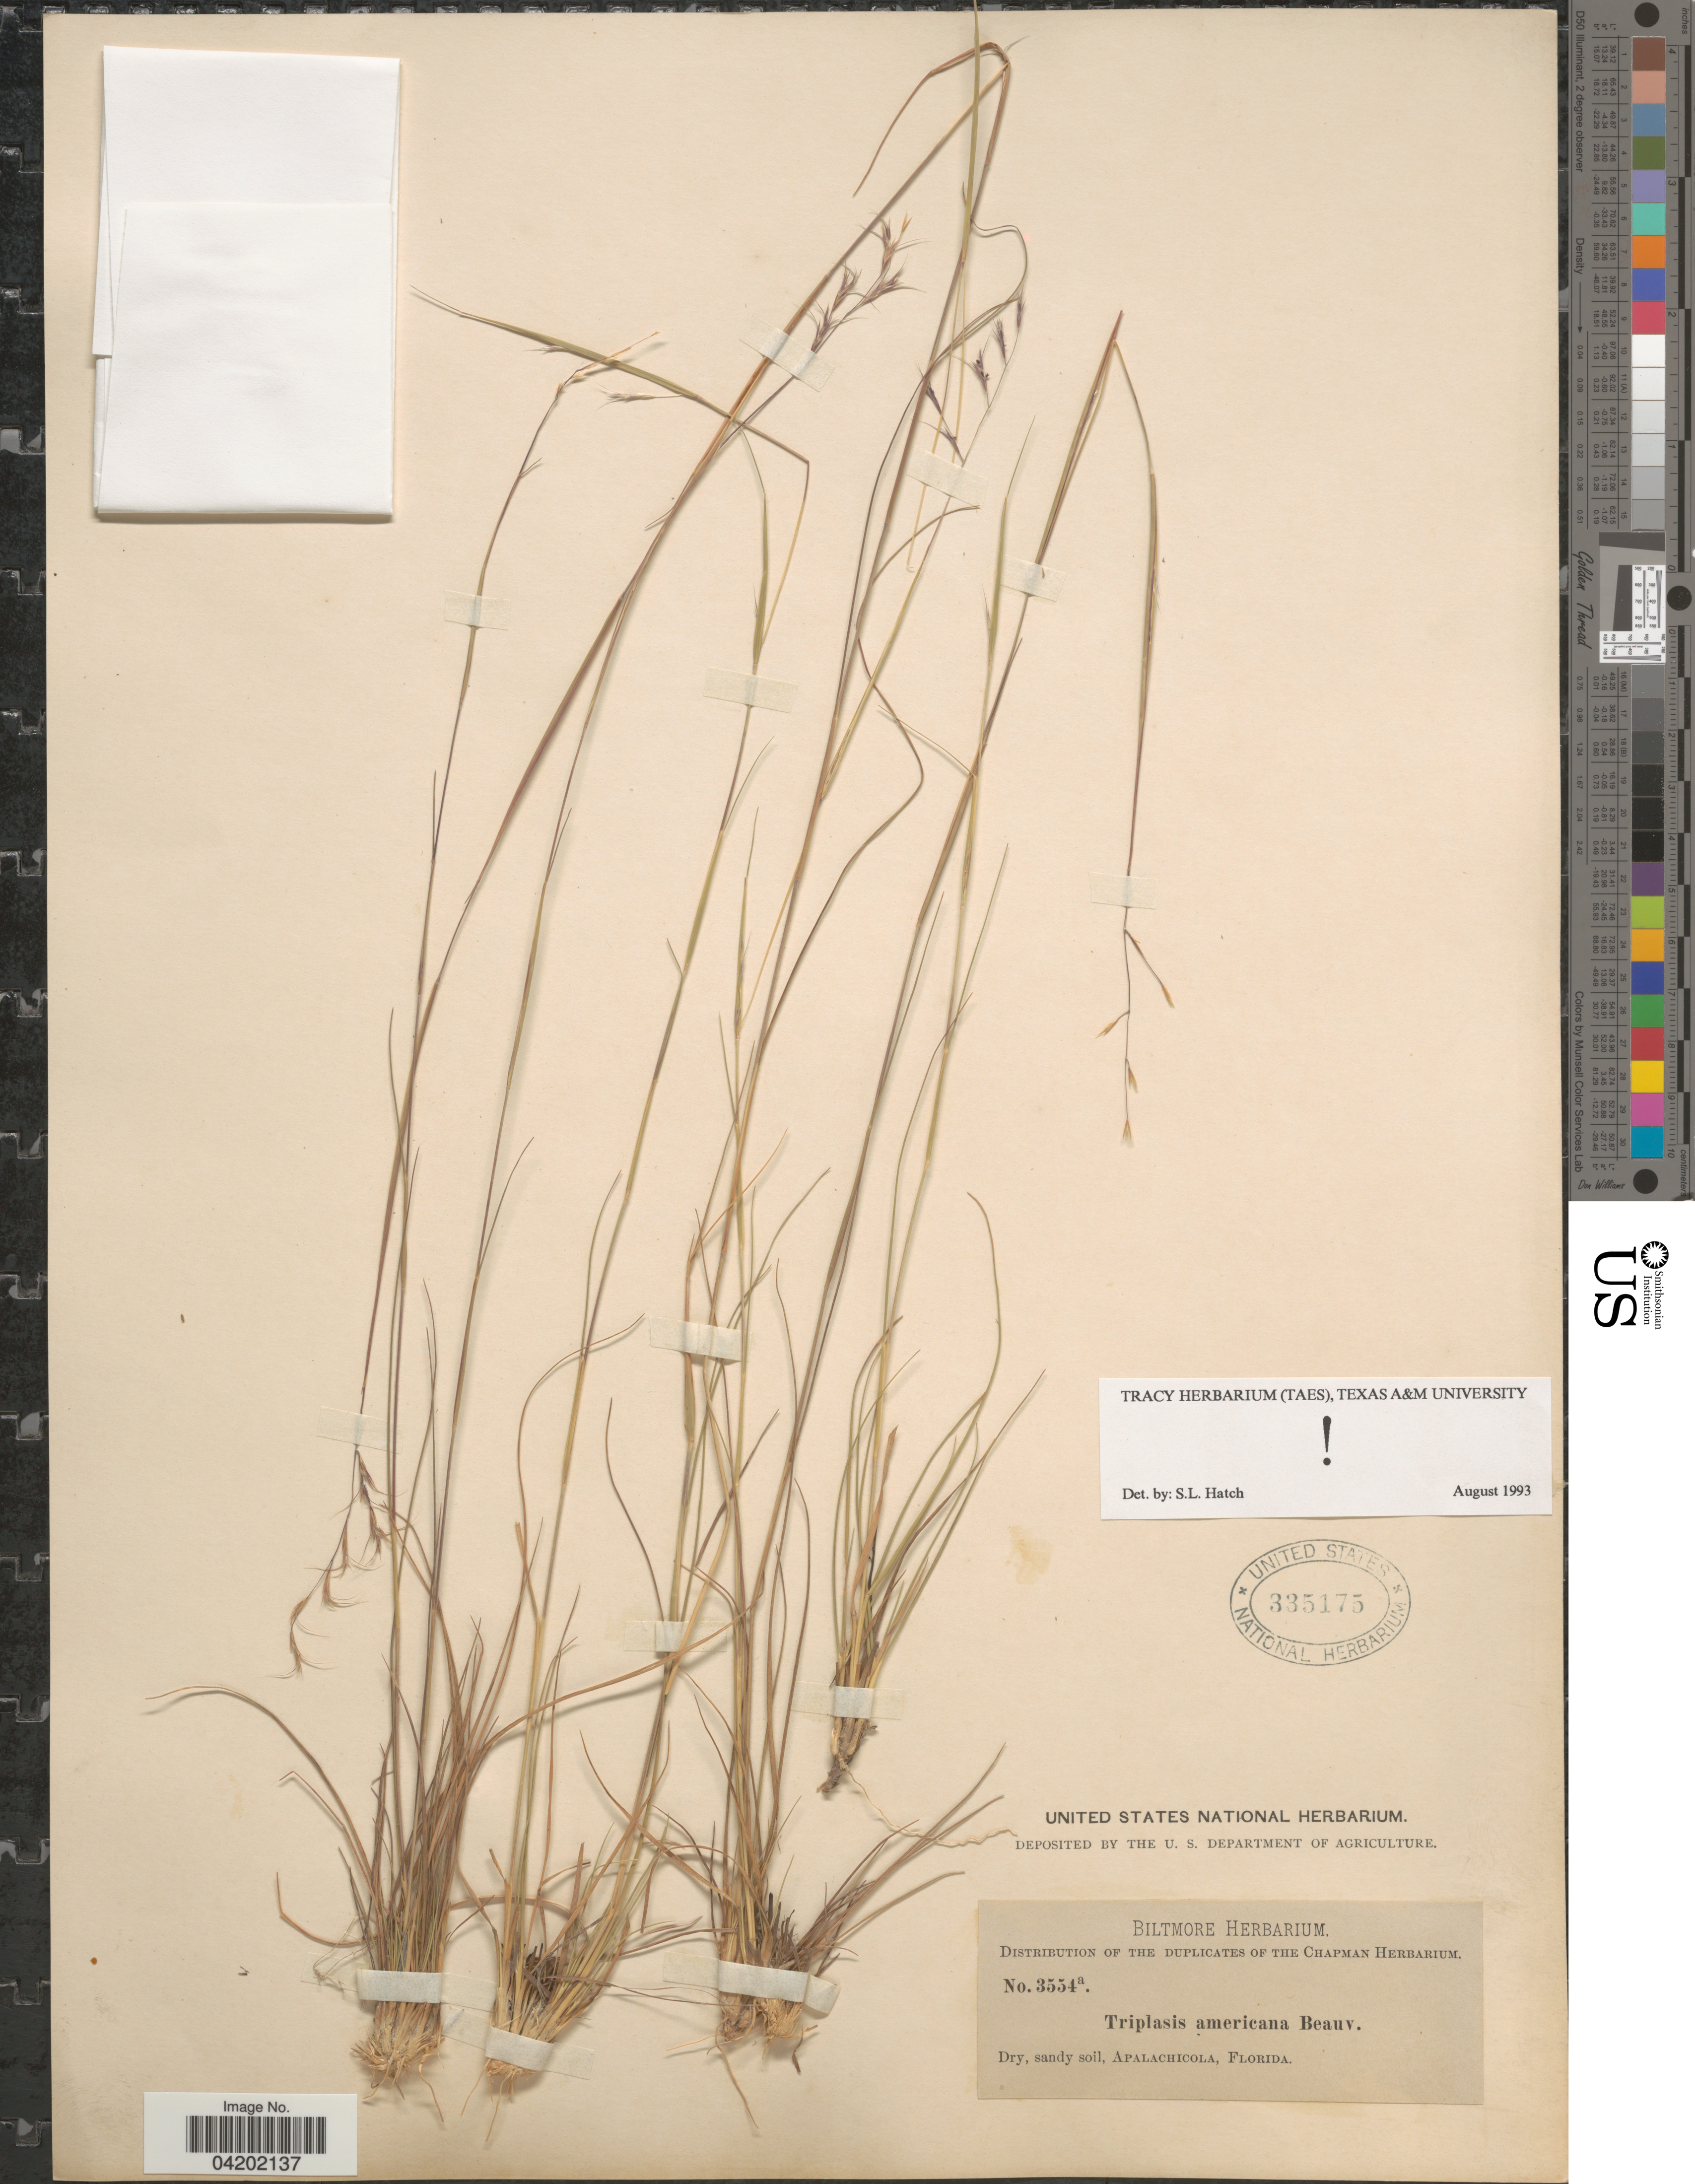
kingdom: Plantae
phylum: Tracheophyta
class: Liliopsida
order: Poales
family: Poaceae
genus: Triplasis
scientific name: Triplasis americana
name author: P. Beauv.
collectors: ex herb. Biltmore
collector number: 3554a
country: United States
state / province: Florida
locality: Dry, sandy soil, Apalachicola.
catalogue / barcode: US 335175